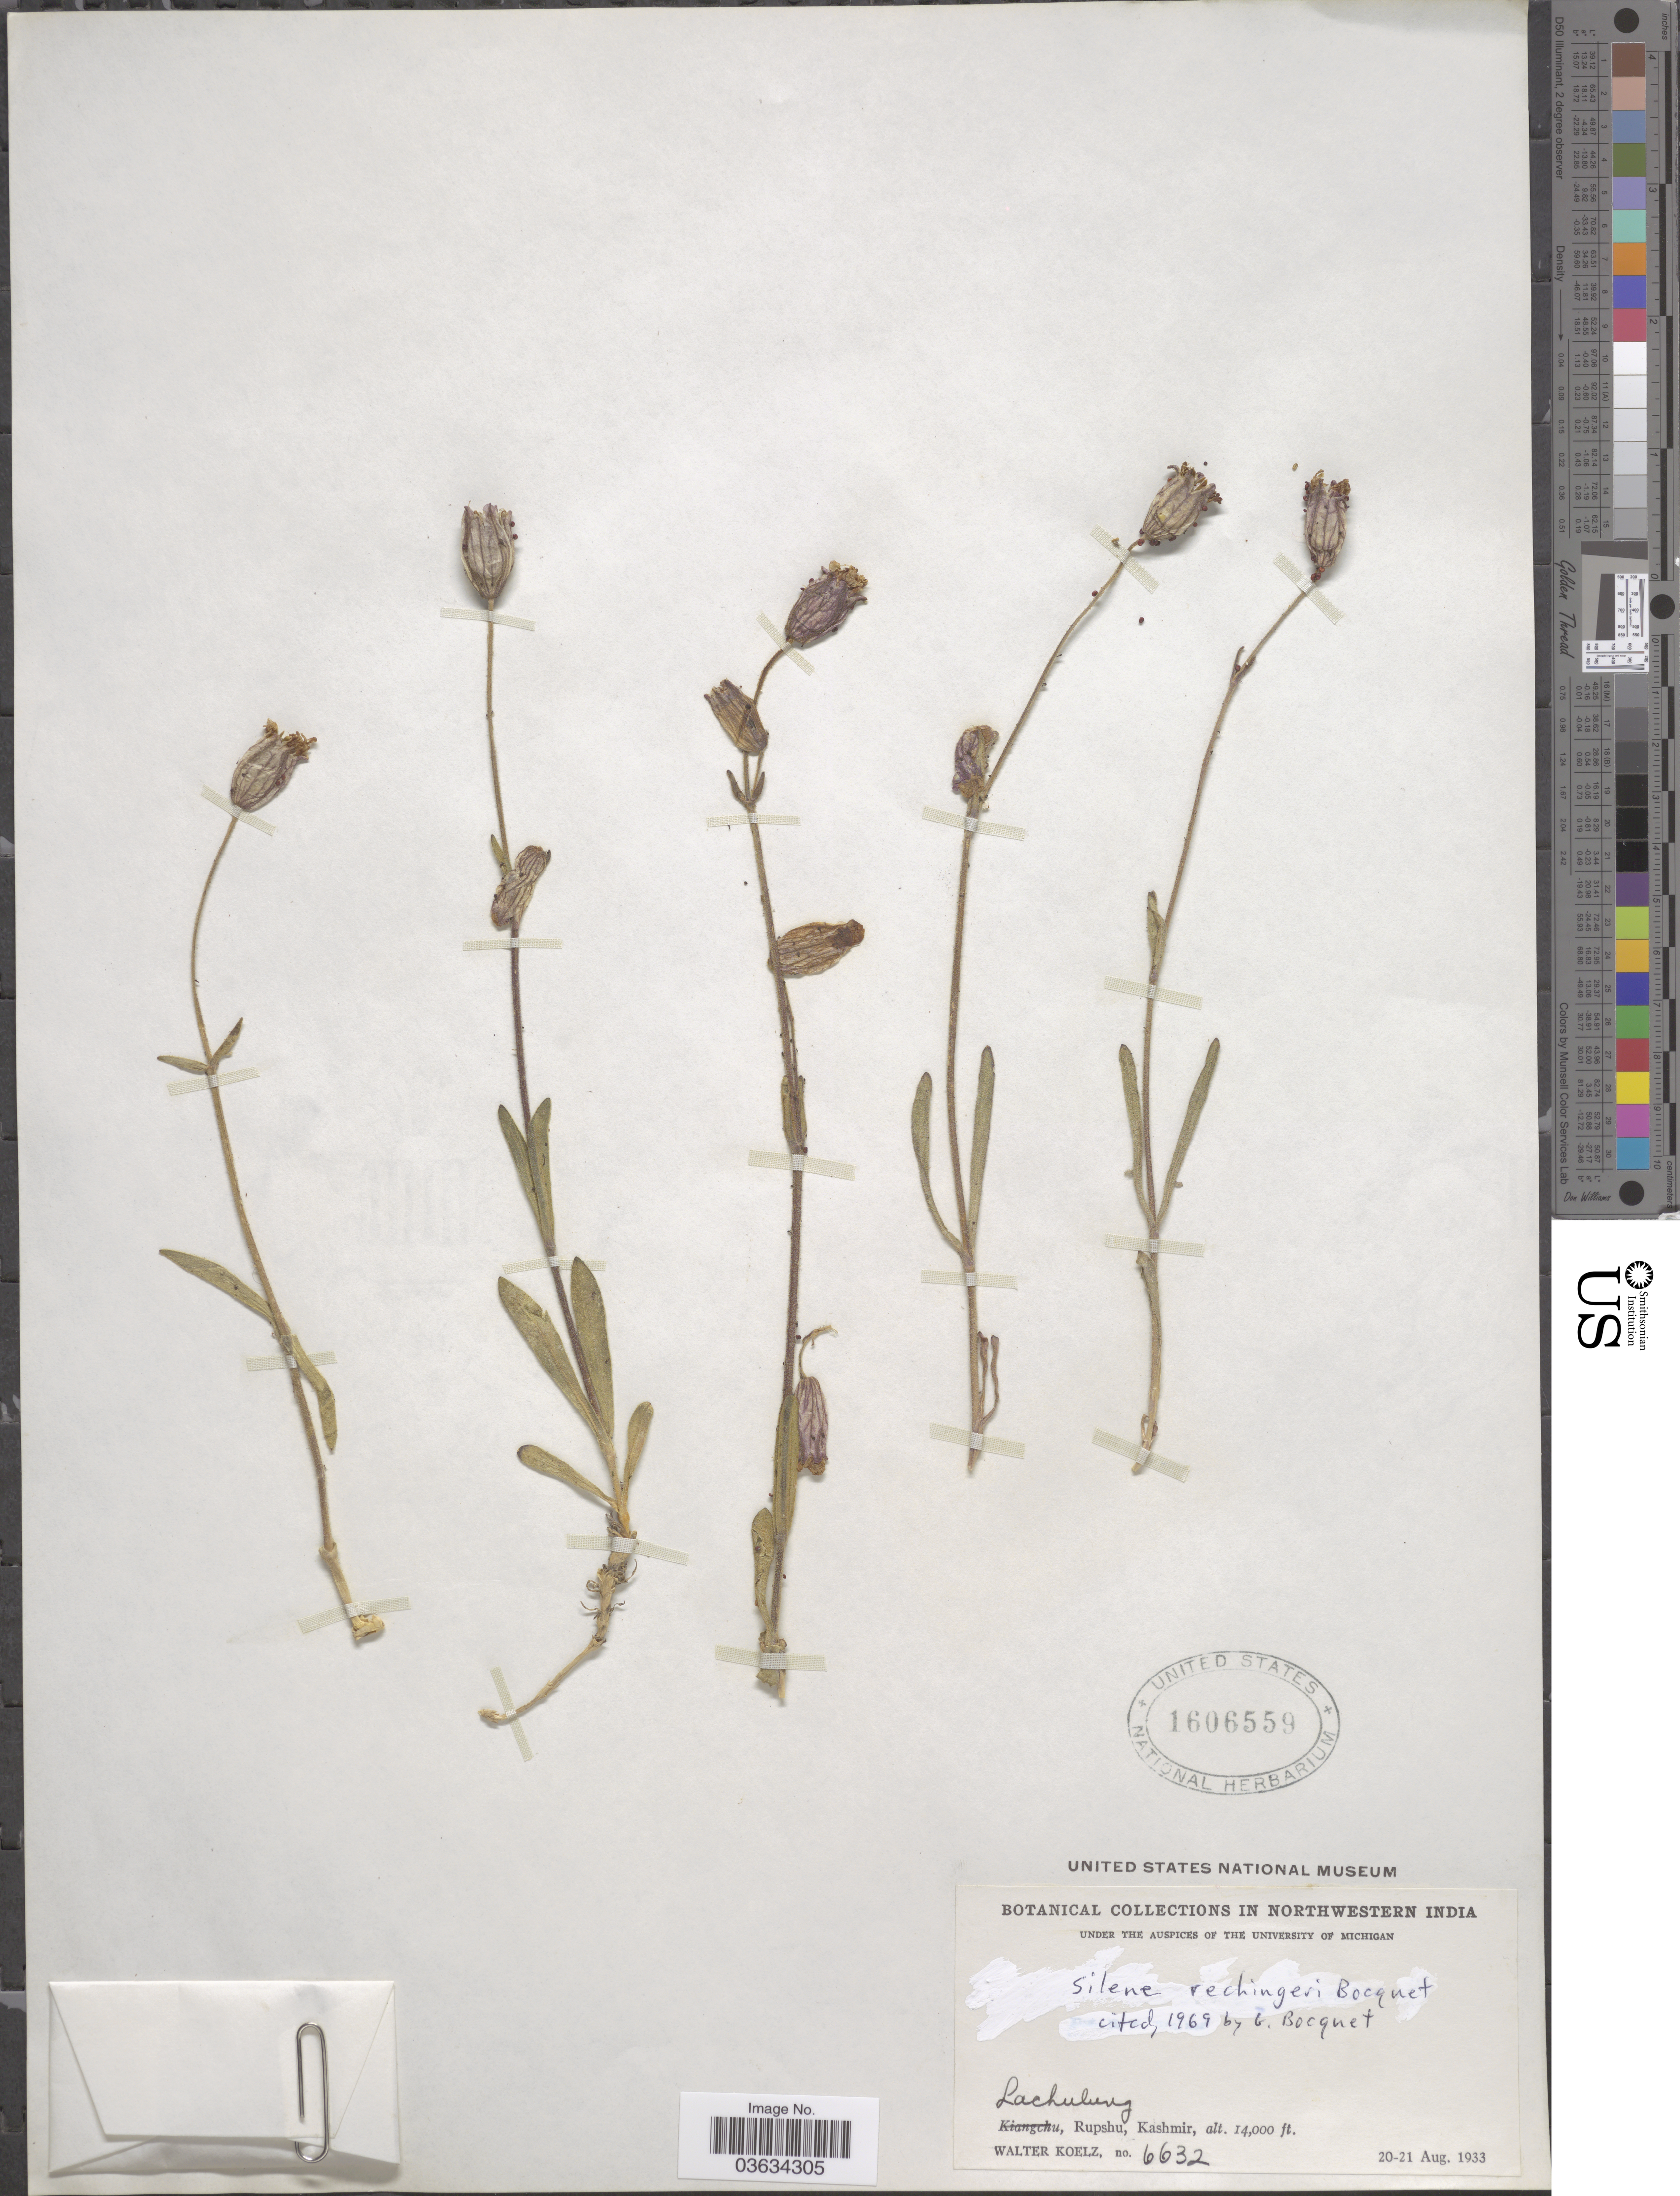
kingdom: Plantae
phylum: Tracheophyta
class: Magnoliopsida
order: Caryophyllales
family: Caryophyllaceae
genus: Silene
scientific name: Silene rechingeri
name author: Bocquet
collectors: W. N. Koelz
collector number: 6632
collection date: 1933-08-20/1933-08-21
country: India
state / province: Jammu and Kashmir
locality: In Northwestern India. Lachulung, Rupshu, Kashmir.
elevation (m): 4267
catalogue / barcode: US 1606559